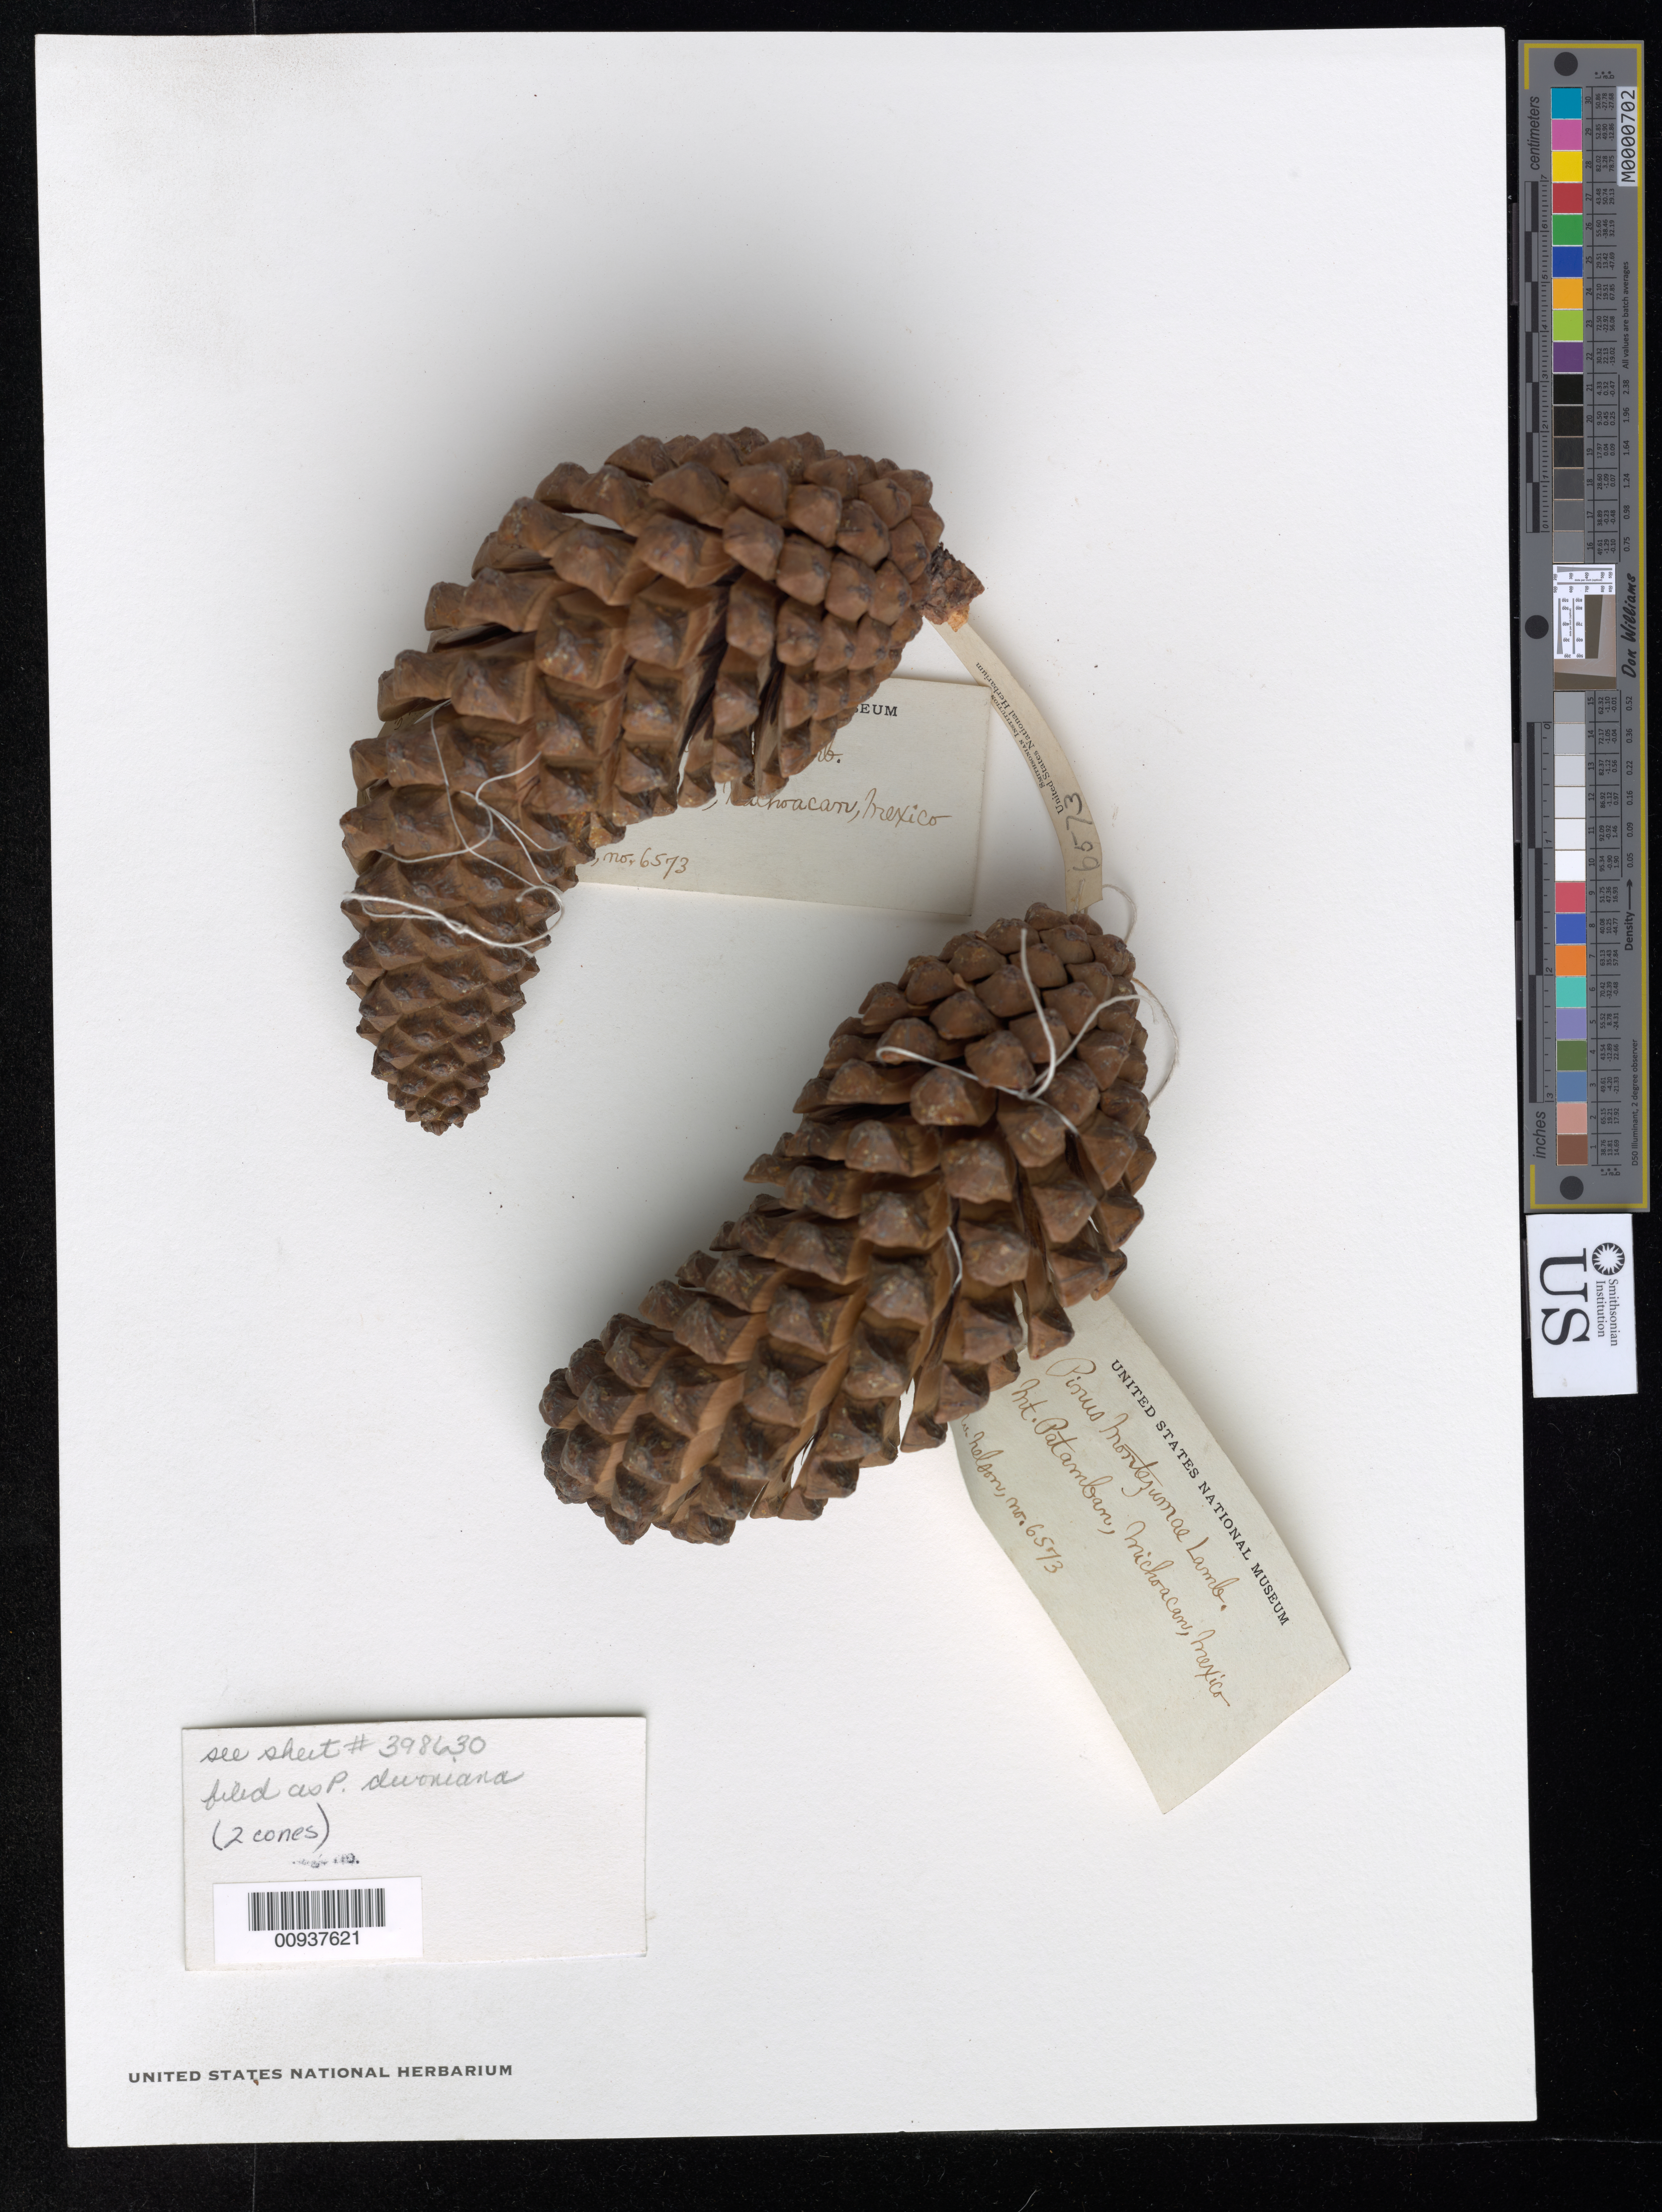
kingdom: Plantae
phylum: Tracheophyta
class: Pinopsida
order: Pinales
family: Pinaceae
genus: Pinus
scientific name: Pinus devoniana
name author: Lindl.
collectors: E. W. Nelson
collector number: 6573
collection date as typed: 28 Jan 1903 to 31 Jan 1903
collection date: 1903-01-28/1903-01-31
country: Mexico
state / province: Michoacán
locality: N. slope of Mt. Patamban.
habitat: N. slope of Mt.